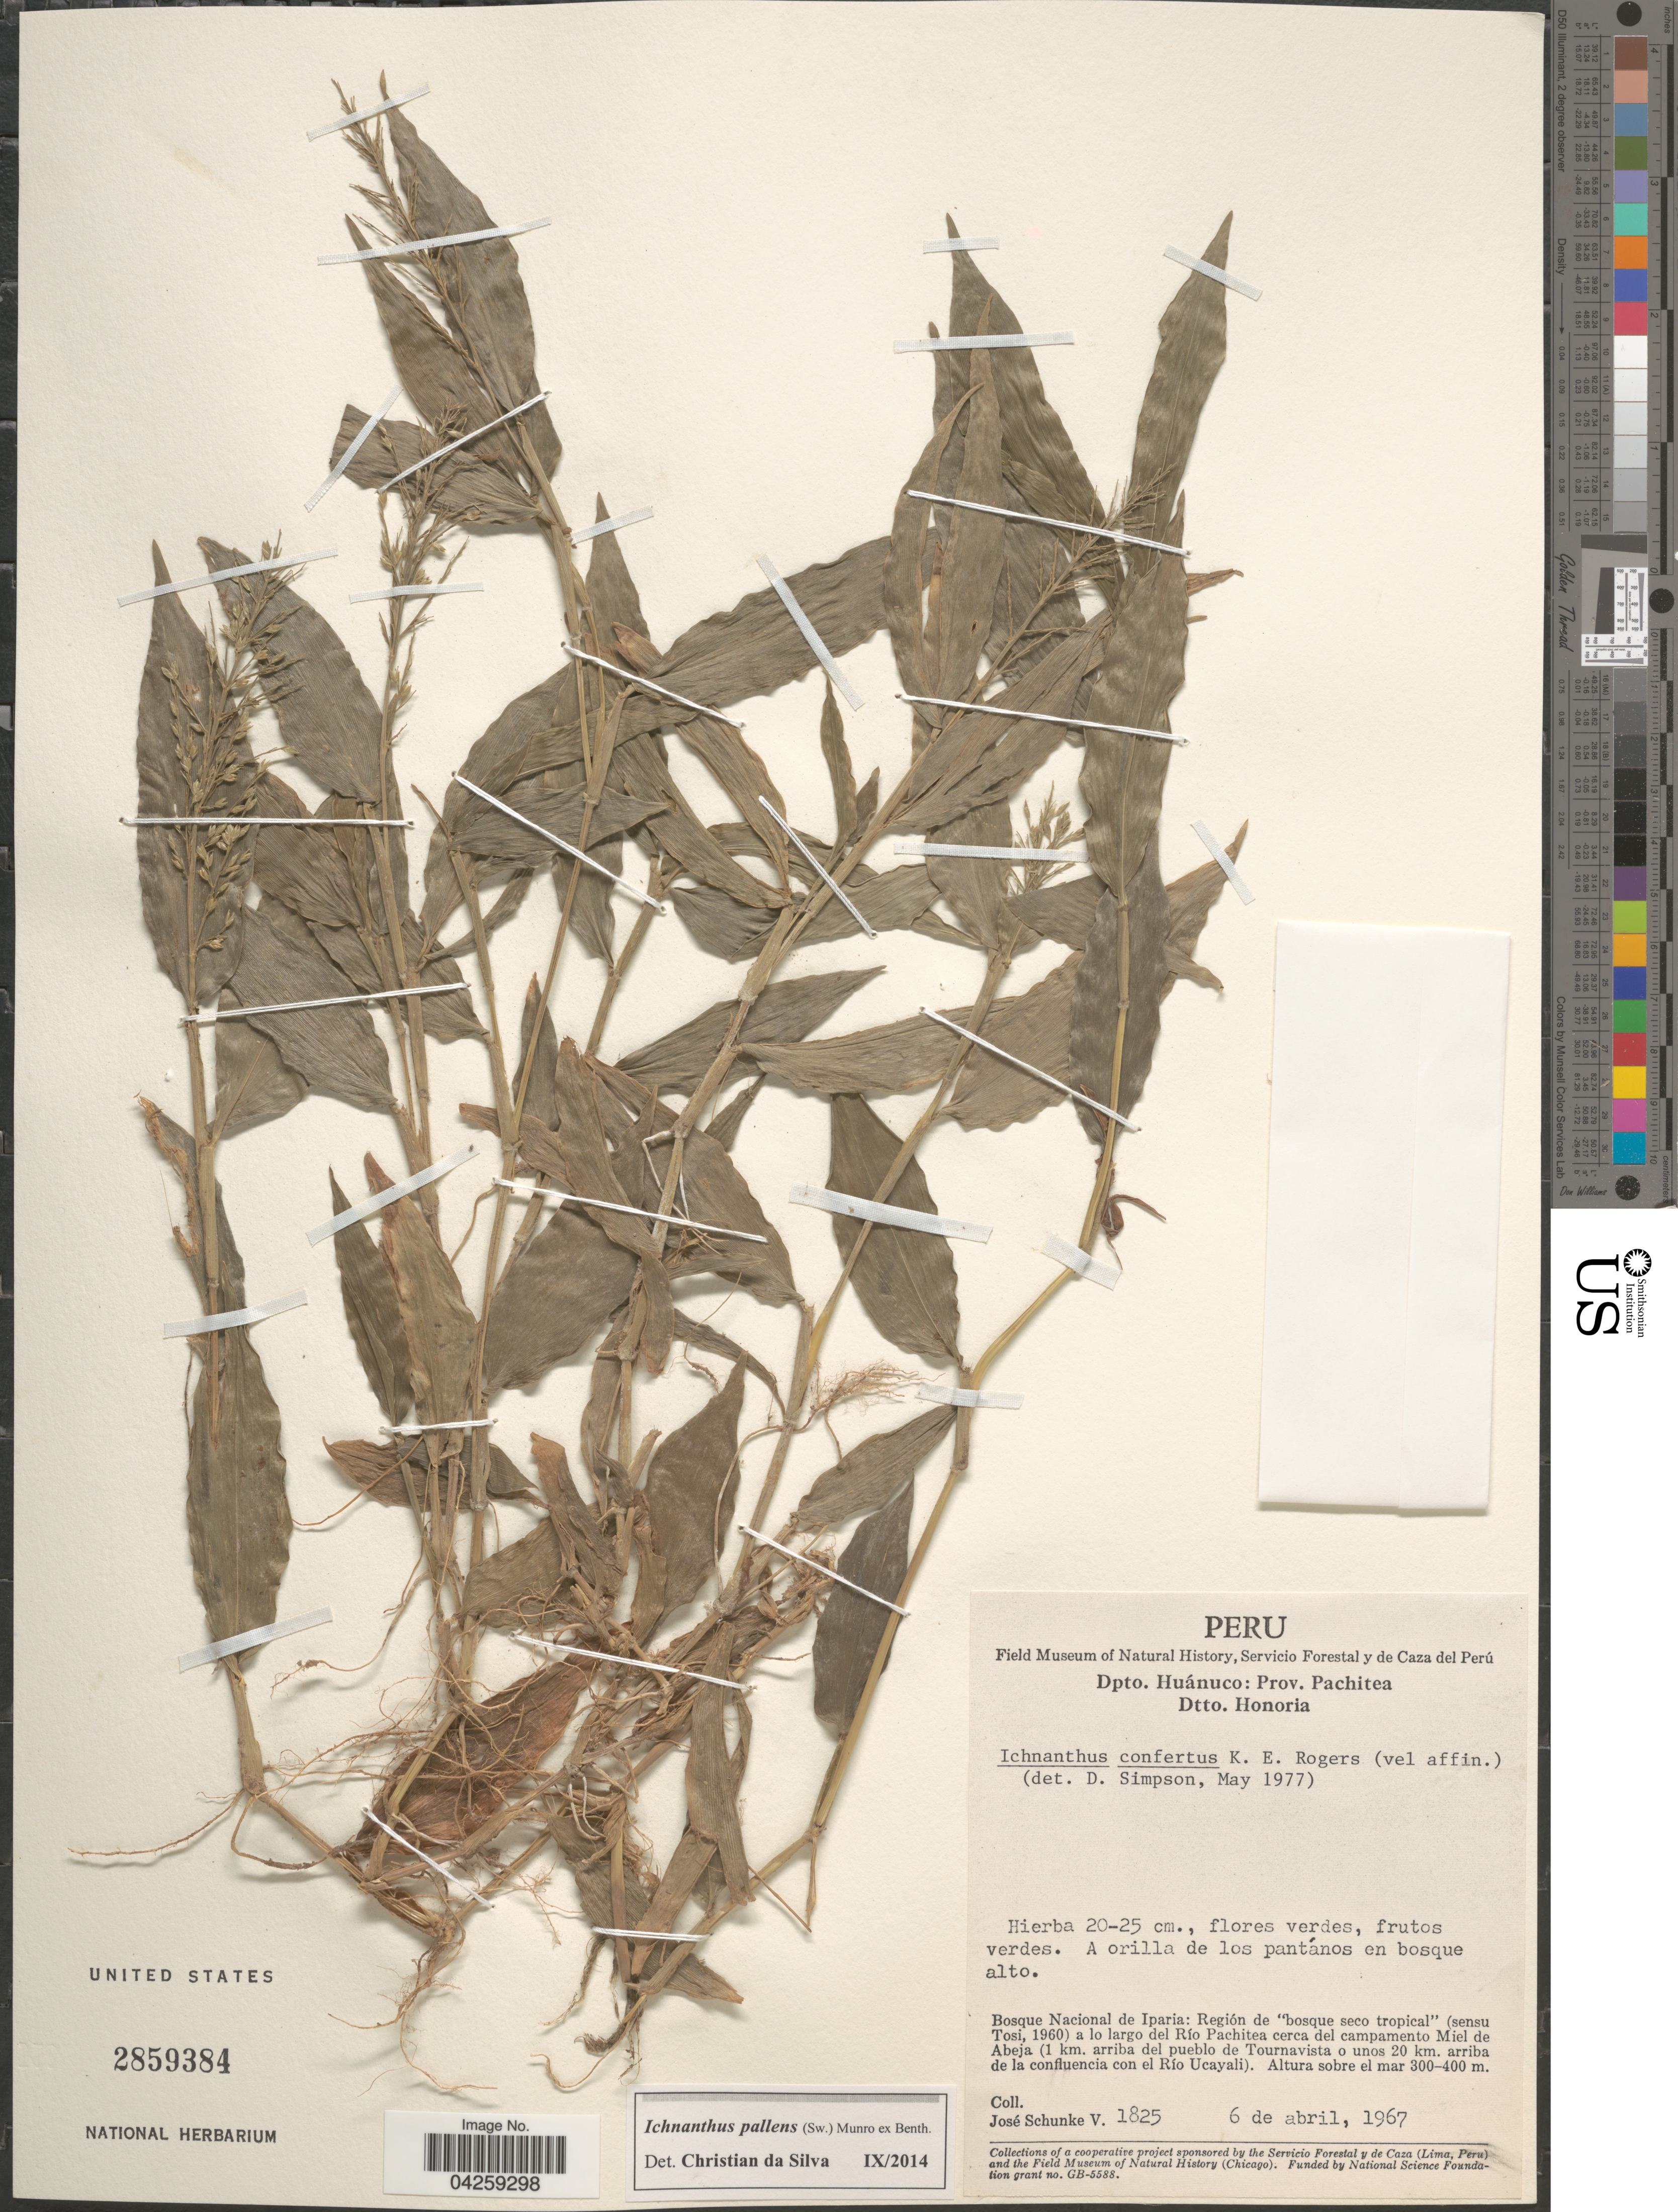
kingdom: Plantae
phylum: Tracheophyta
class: Liliopsida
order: Poales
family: Poaceae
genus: Ichnanthus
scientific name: Ichnanthus pallens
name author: (Sw.) Munro ex Benth.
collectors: J. Schunke Vigo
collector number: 1825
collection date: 1967-04-06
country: Peru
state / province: Huánuco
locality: Dpto. Huánuco: Prov. Pachitea. Dtto. Honoria. A orilla de los pantános en bosque alto. Bosque Nacional de Iparia: Región de "bosque seco tropical" (sensu Tosi, 1960) a lo largo del Río Pachitea cerca del campamento Miel de Abeja (1 km. arriba del pueblo de Tournavista o unos 20 km. arriba de la confluencia con el Río Ucayali).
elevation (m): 300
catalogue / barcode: US 2859384